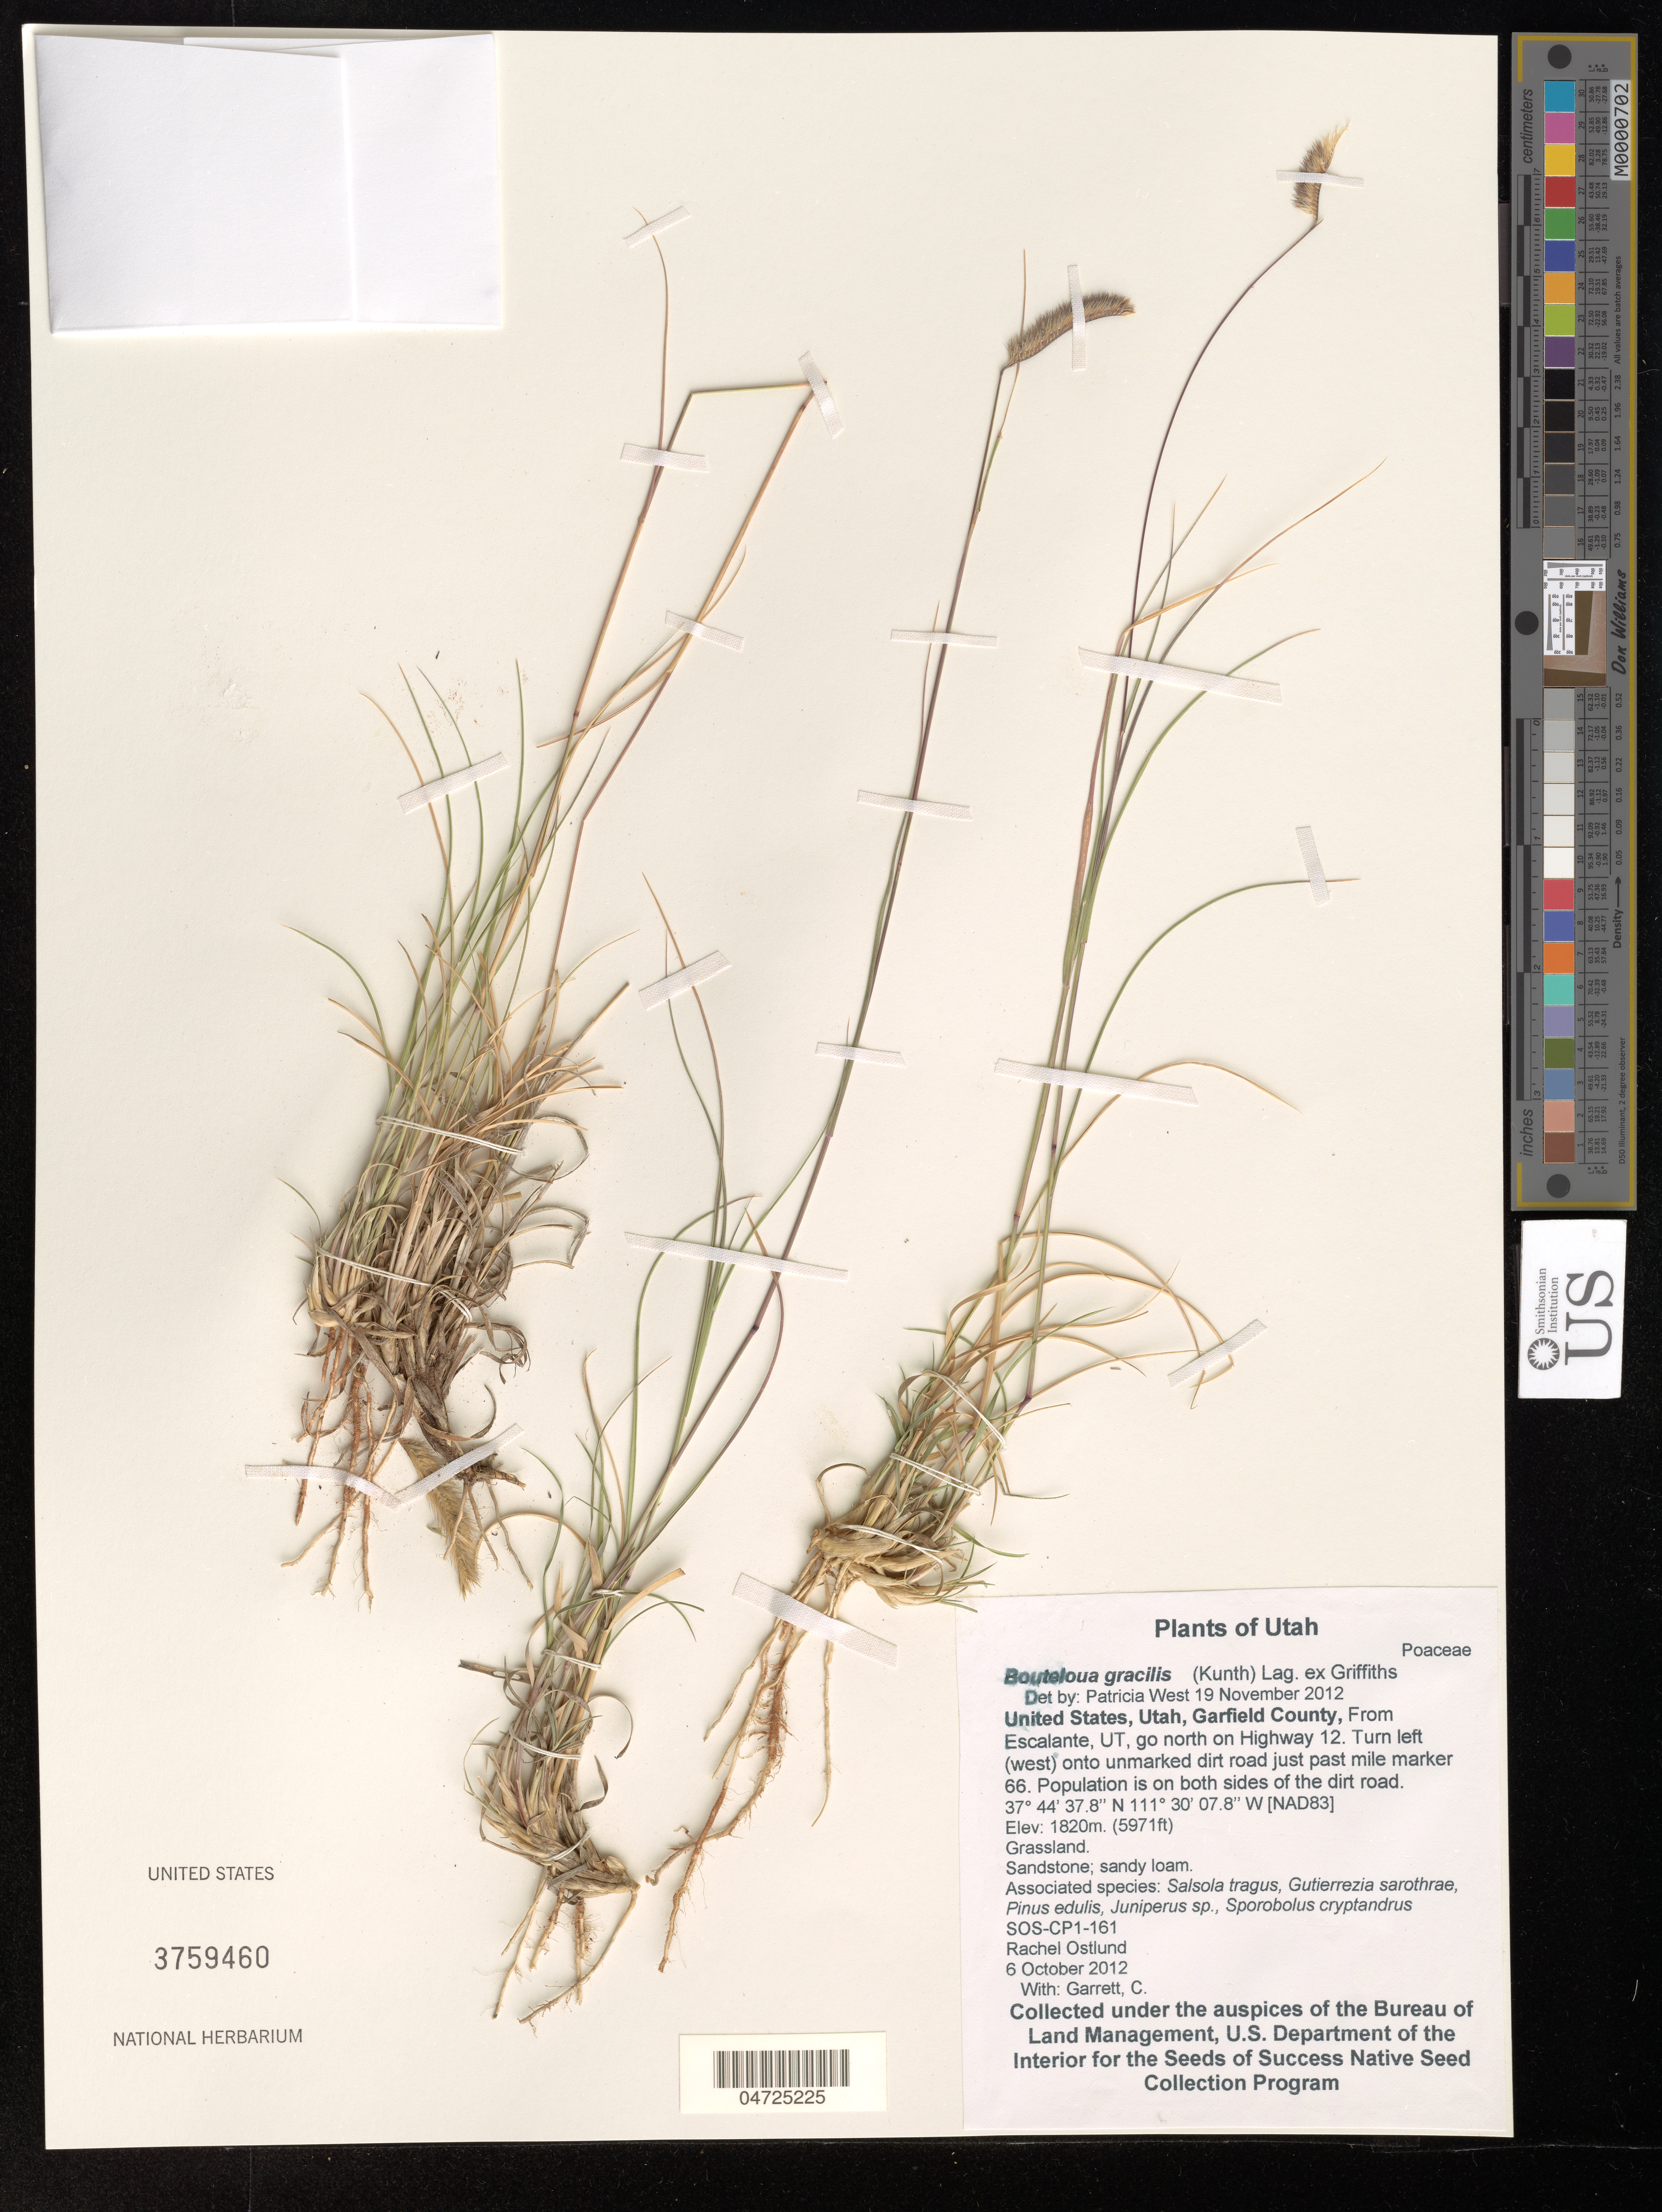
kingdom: Plantae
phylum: Tracheophyta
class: Liliopsida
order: Poales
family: Poaceae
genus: Bouteloua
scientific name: Bouteloua gracilis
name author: (Kunth) Lag. ex Griffiths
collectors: R. Ostlund & C. Garrett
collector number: SOS-CP1-161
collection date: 2012-10-06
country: United States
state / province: Utah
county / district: Garfield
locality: Garfield County, From Escalante, UT, go north on Highway 12. Turn left (west) onto unmarked dirt road just past mile marker 66. Population is on both sides of the dirt road. [NAD83].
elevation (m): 1820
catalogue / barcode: US 3759460